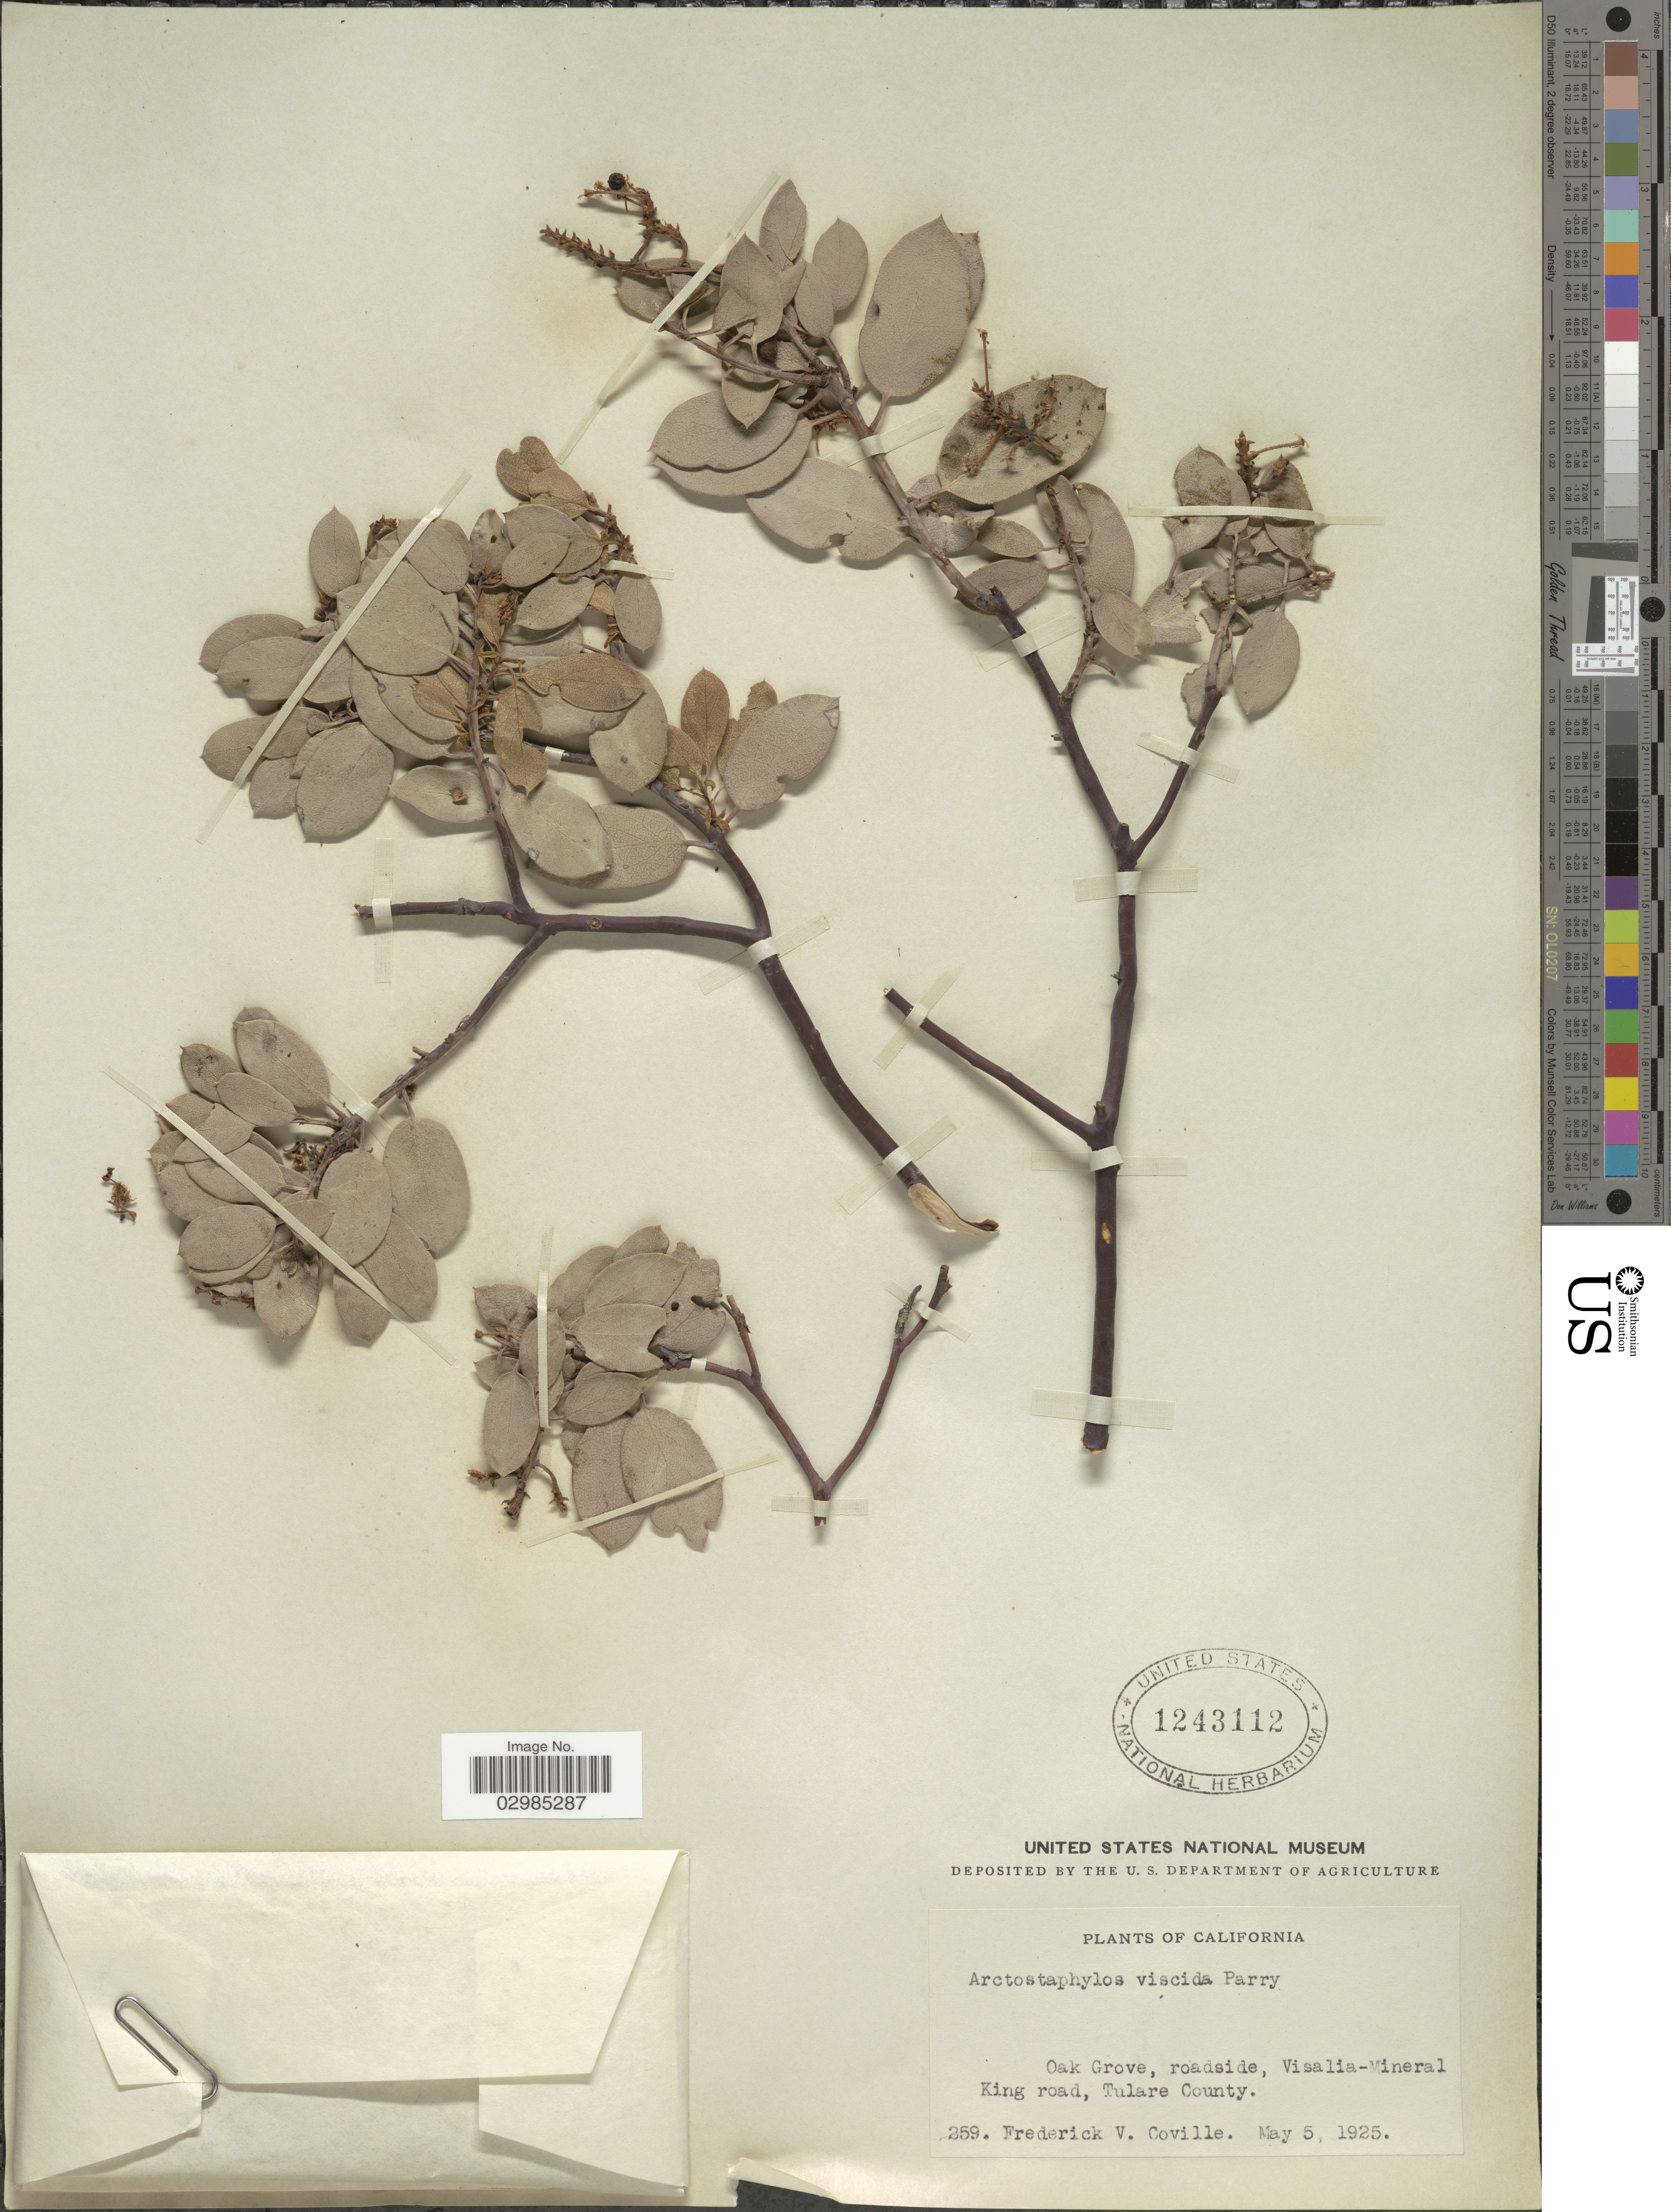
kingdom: Plantae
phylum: Tracheophyta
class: Magnoliopsida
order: Ericales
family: Ericaceae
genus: Arctostaphylos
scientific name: Arctostaphylos viscida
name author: Parry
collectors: F. V. Coville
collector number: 259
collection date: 1925-05-05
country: United States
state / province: California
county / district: Tulare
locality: Oak Grove, roadside, Visalia-Mineral King road, Tulare County.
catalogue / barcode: US 1243112